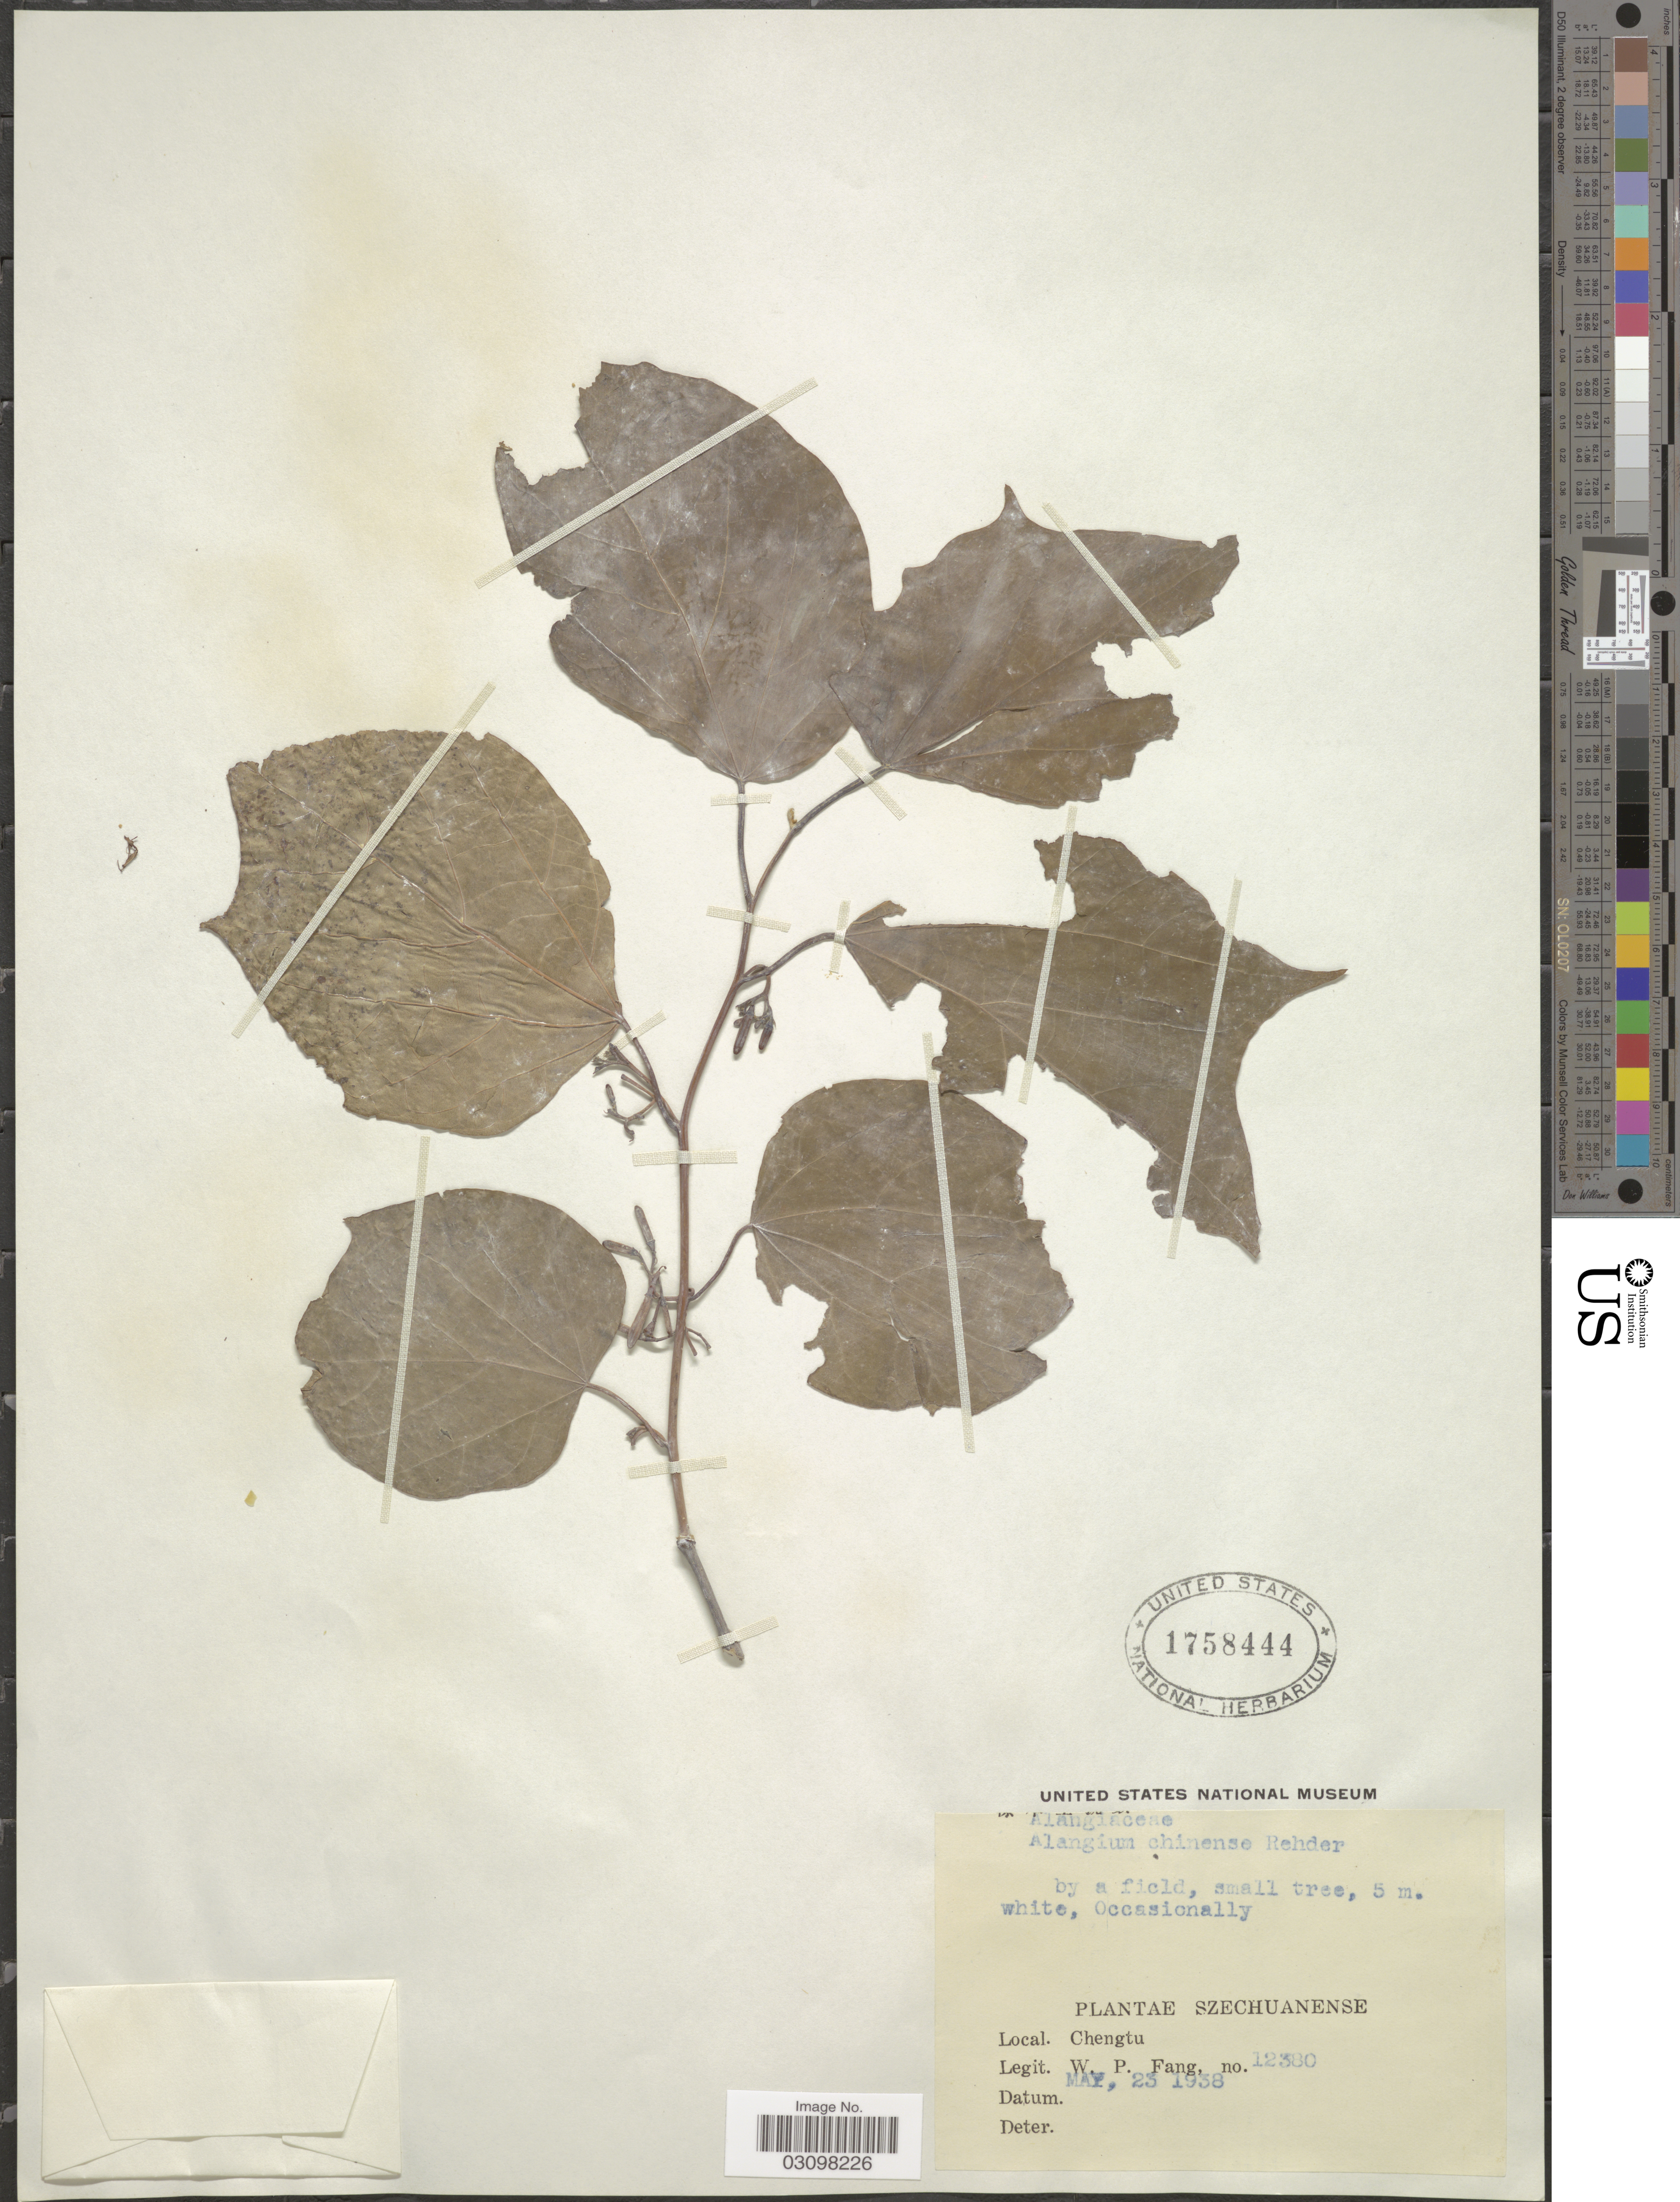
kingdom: Plantae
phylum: Tracheophyta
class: Magnoliopsida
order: Cornales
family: Cornaceae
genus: Alangium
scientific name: Alangium chinense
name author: (Harms) Rehder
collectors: W. P. Fang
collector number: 12380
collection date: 1938-05-23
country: China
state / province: Sichuan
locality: Szechuanense. Chengtu.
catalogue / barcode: US 1758444